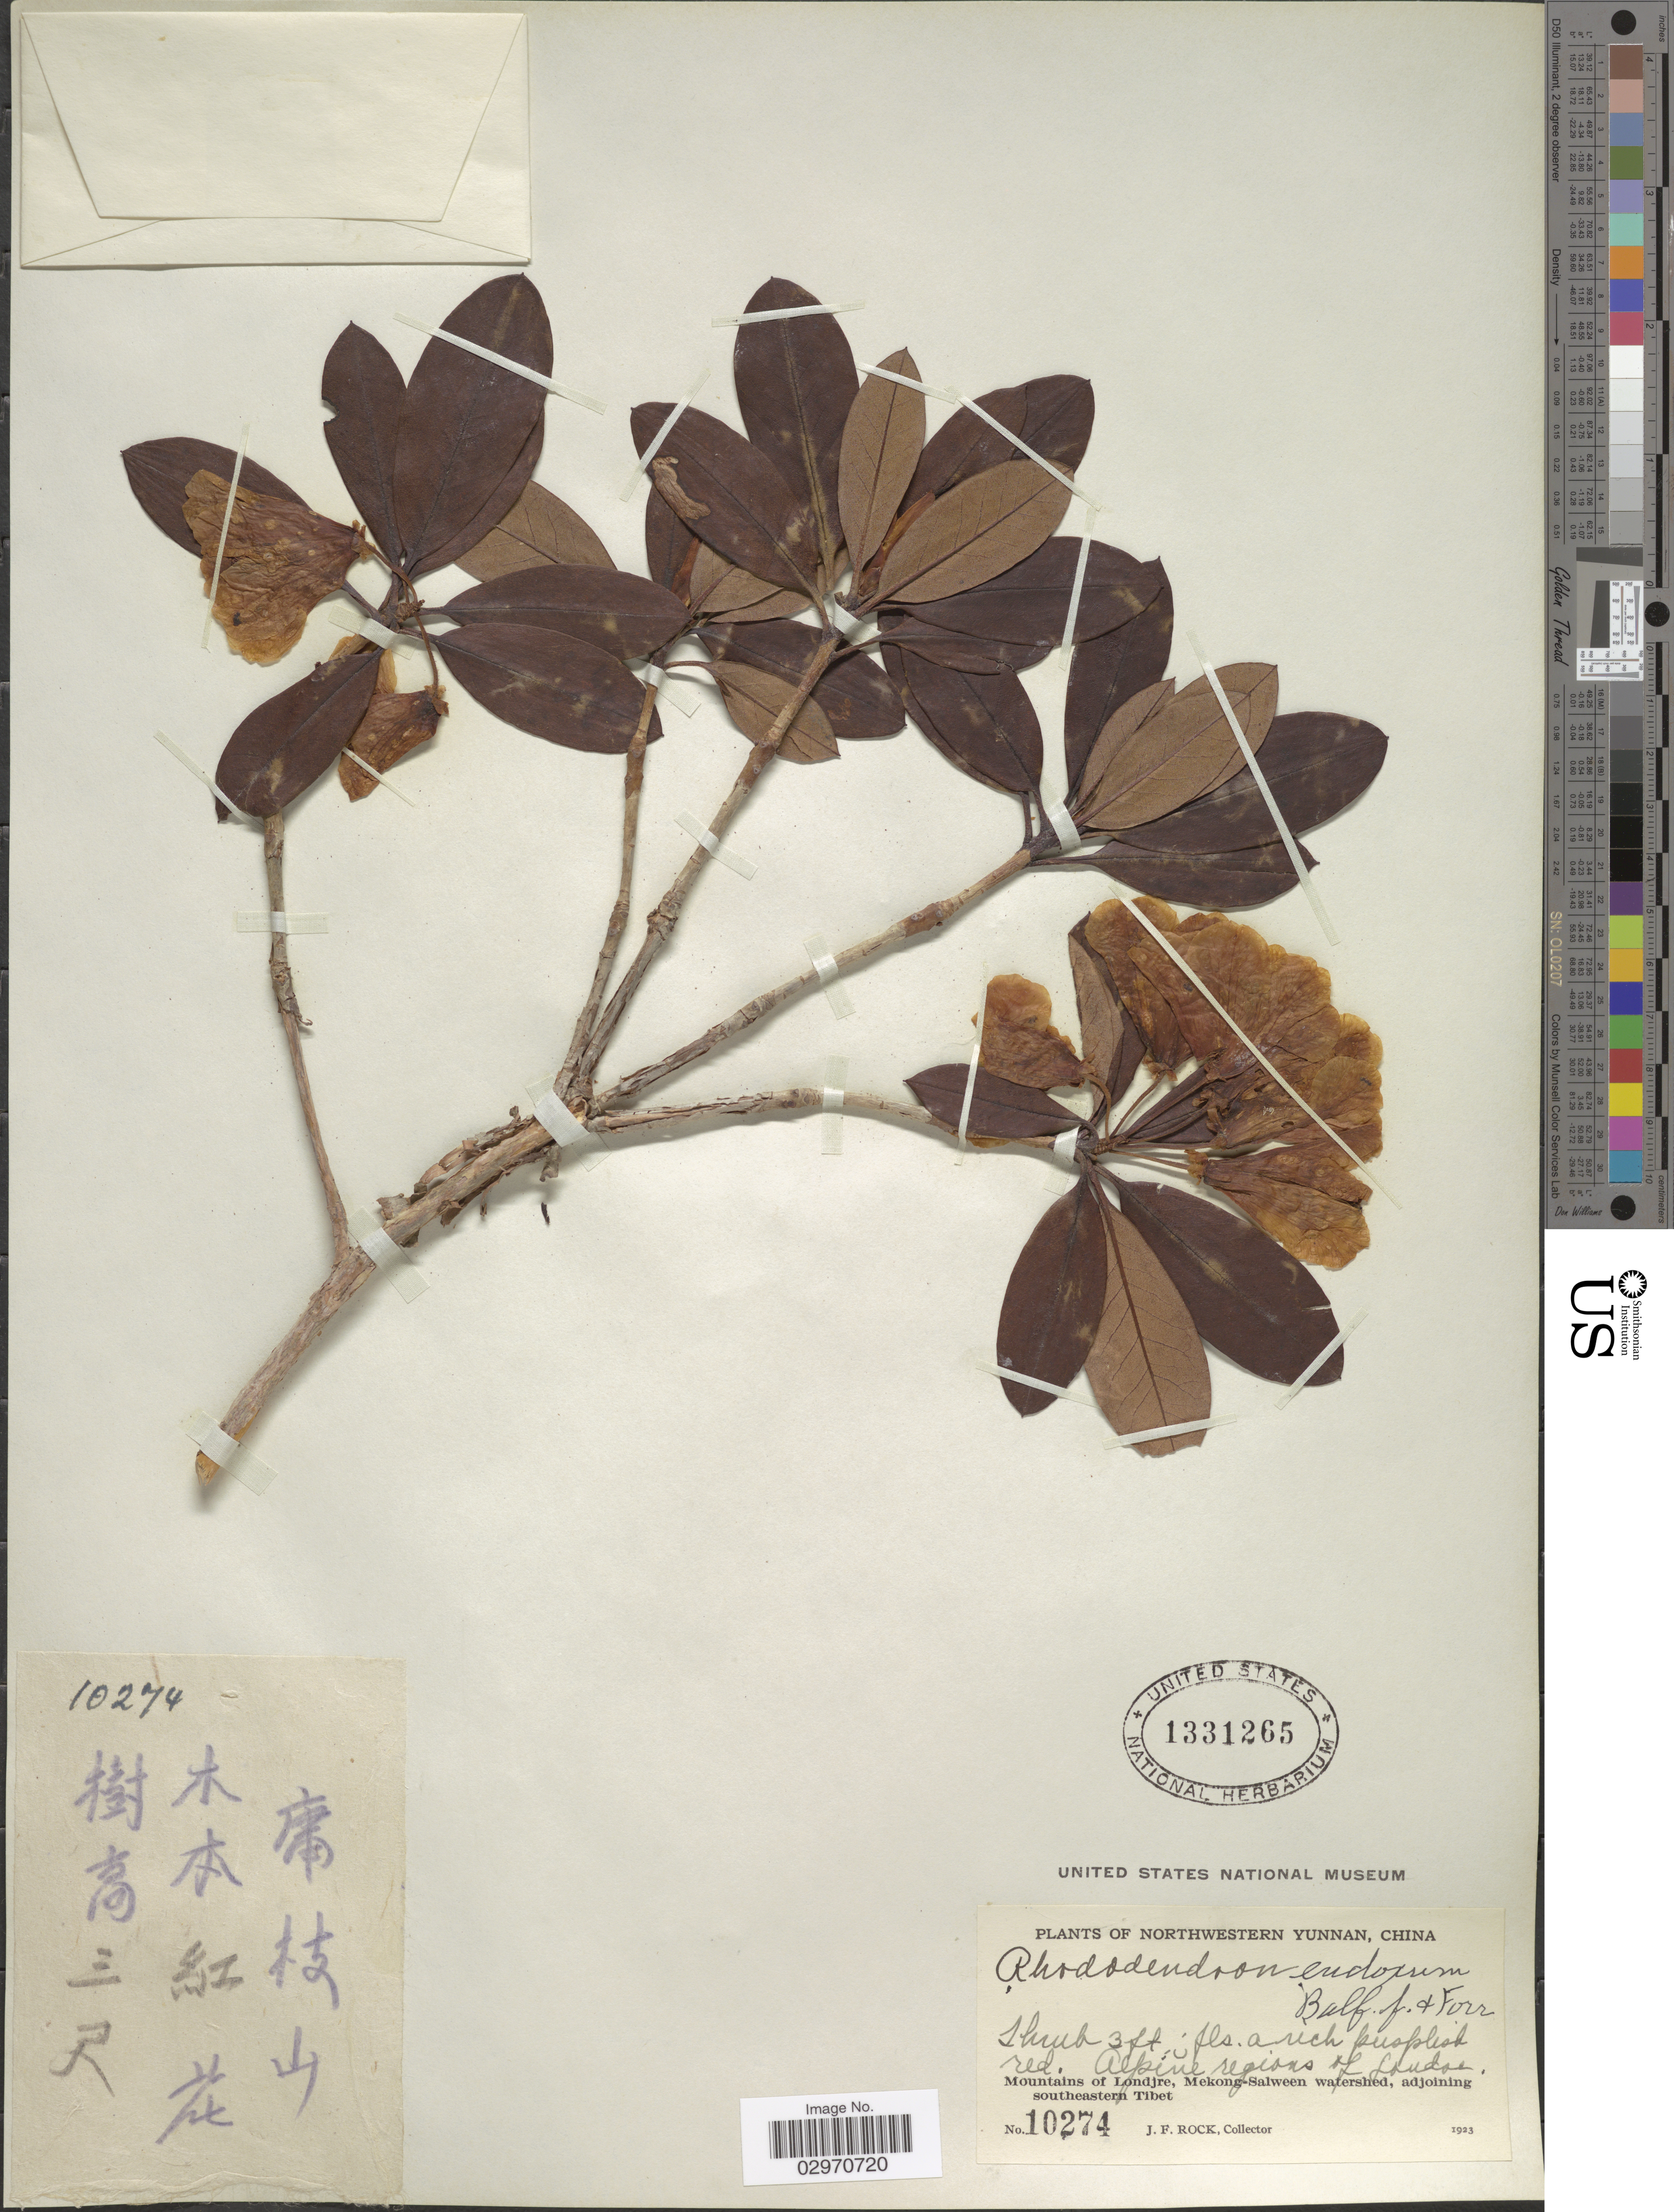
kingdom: Plantae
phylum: Tracheophyta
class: Magnoliopsida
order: Ericales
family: Ericaceae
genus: Rhododendron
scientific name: Rhododendron eudoxum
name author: Balf. f. & Forrest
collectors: J. Rock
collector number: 10274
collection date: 1923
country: China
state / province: Yunnan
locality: Northwestern Yunnan. Alpine regions of Londre. Mountains of Londjre, Mekong-Salween watershed, adjoining southeastern Tibet.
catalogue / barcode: US 1331265